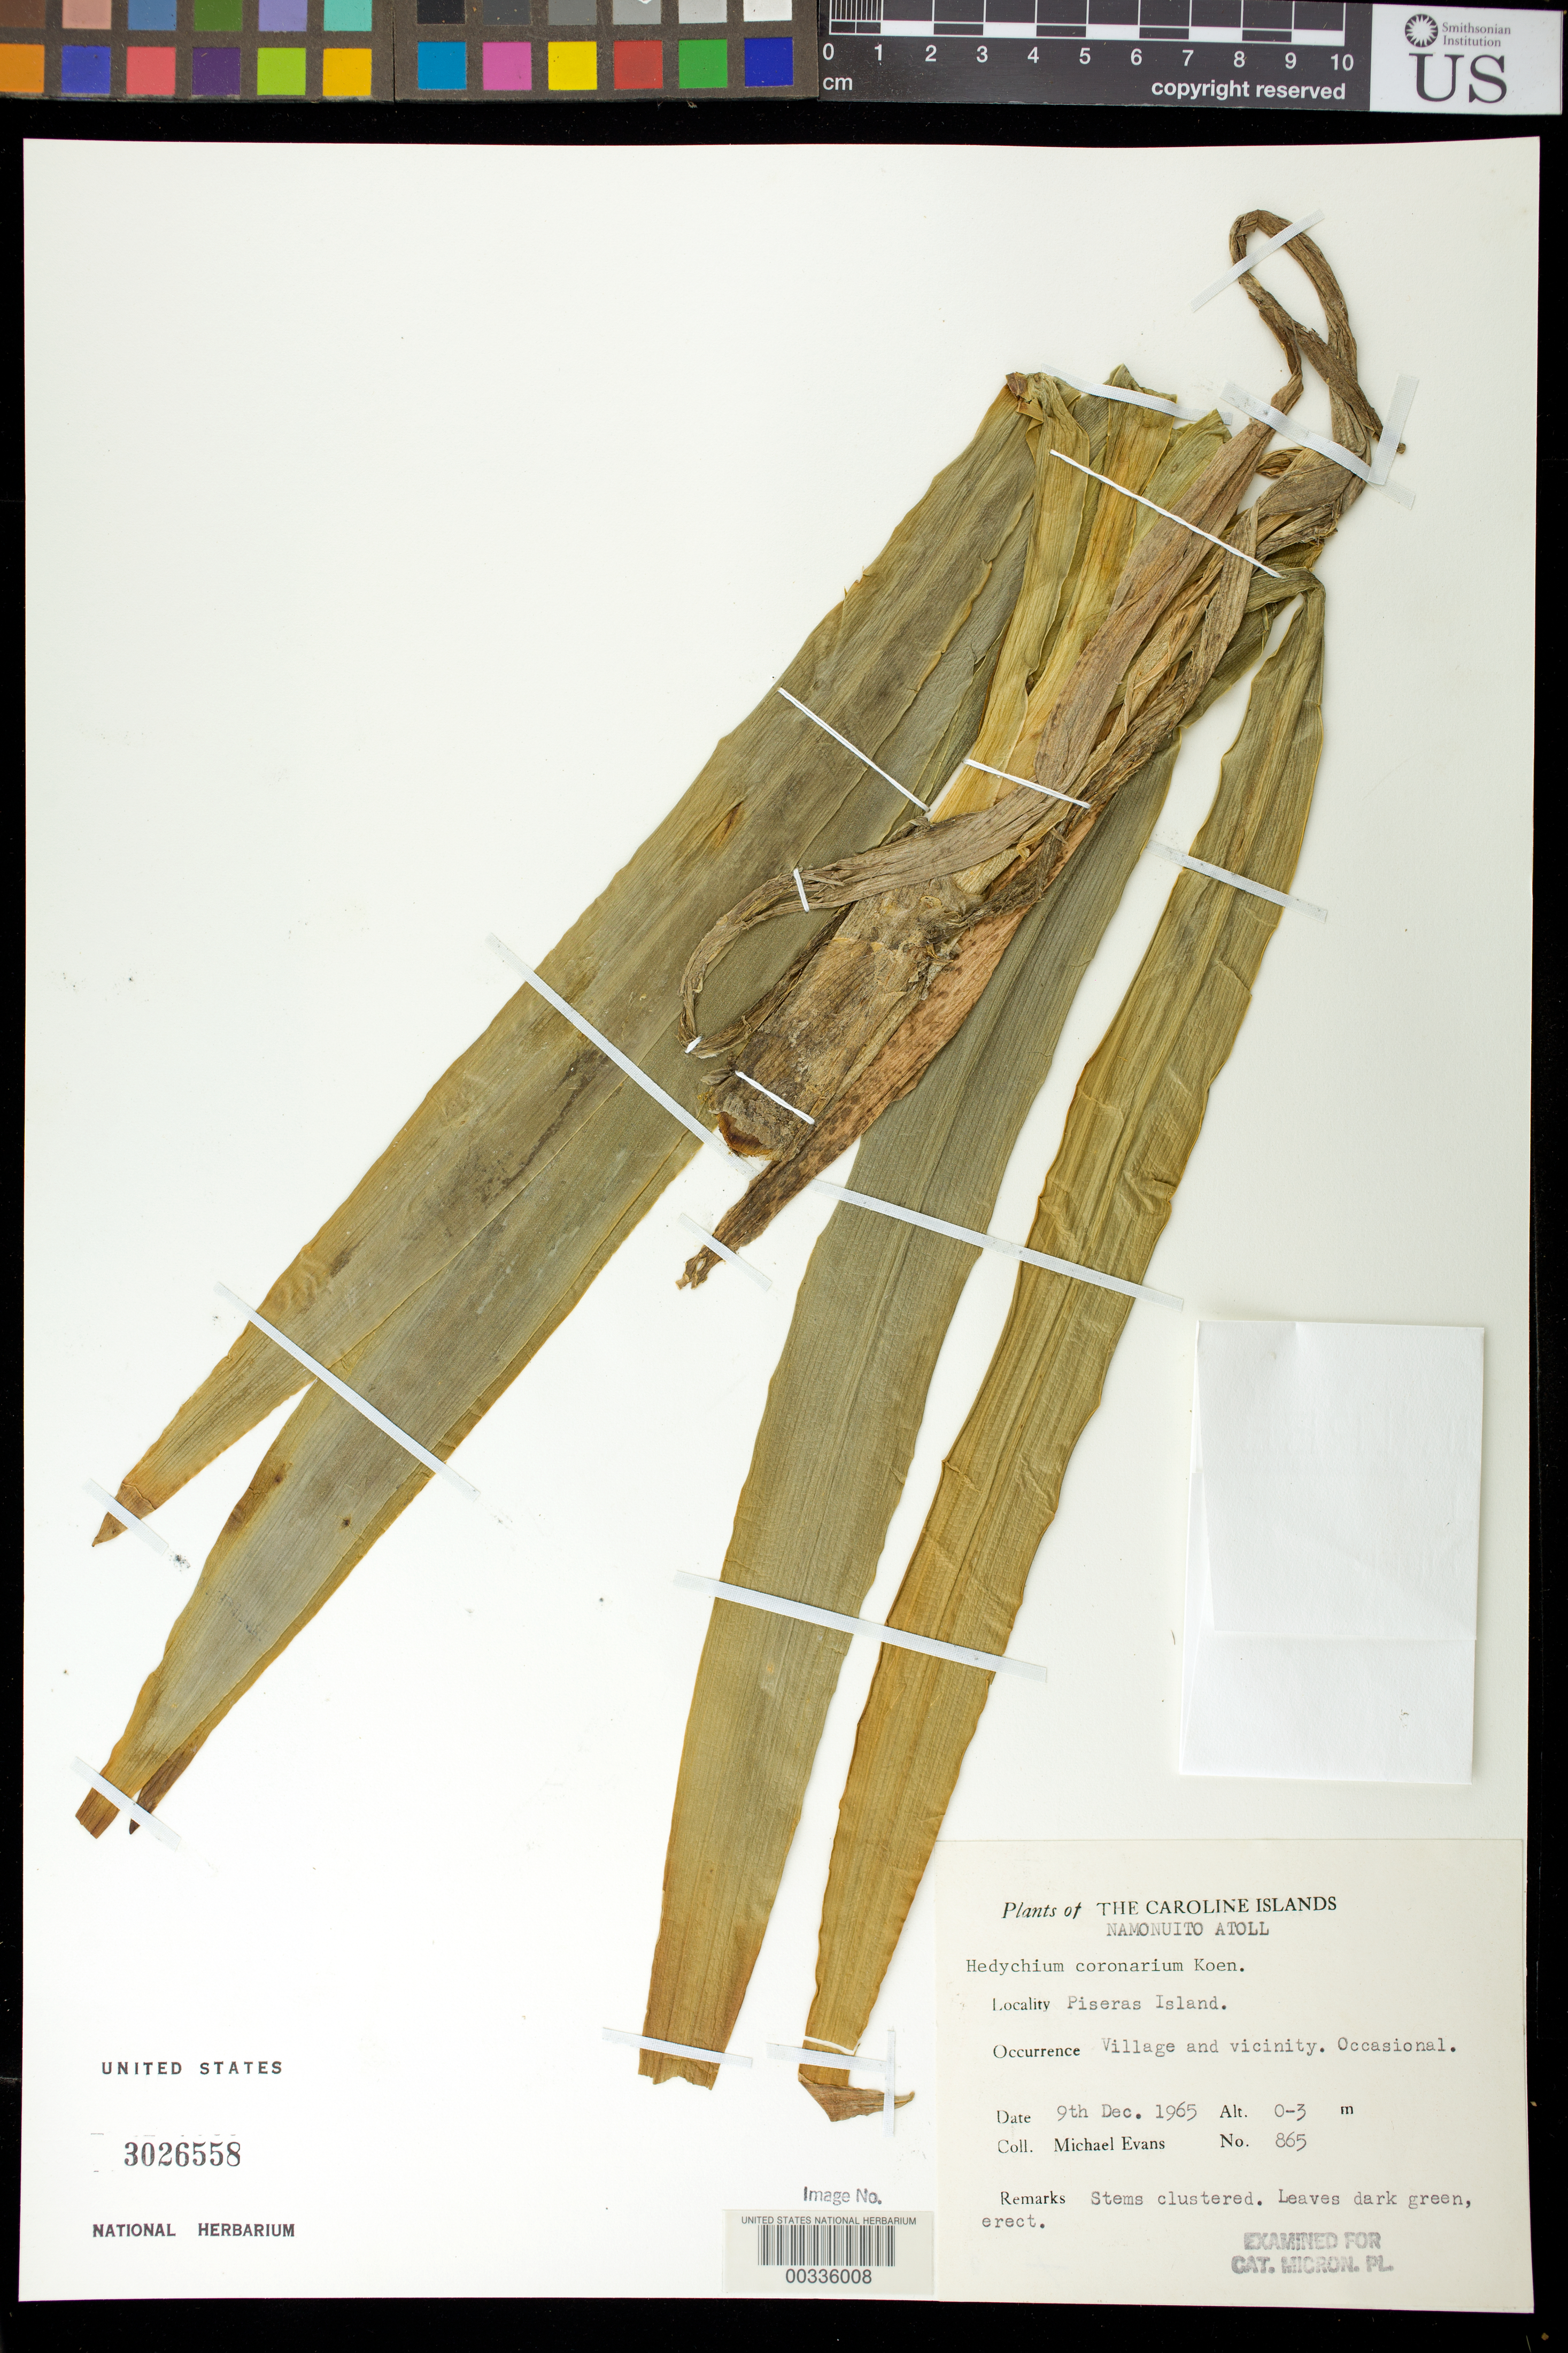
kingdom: Plantae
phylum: Tracheophyta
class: Liliopsida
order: Zingiberales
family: Zingiberaceae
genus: Hedychium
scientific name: Hedychium coronarium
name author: J. Koenig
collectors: M. Evans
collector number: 865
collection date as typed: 09 Dec 1965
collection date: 1965-12-09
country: Micronesia, Federated States of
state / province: Truk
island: Namonuito Atoll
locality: Namonuito Atoll, Piseras Island, village and vicinity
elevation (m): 0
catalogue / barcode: US 3026558